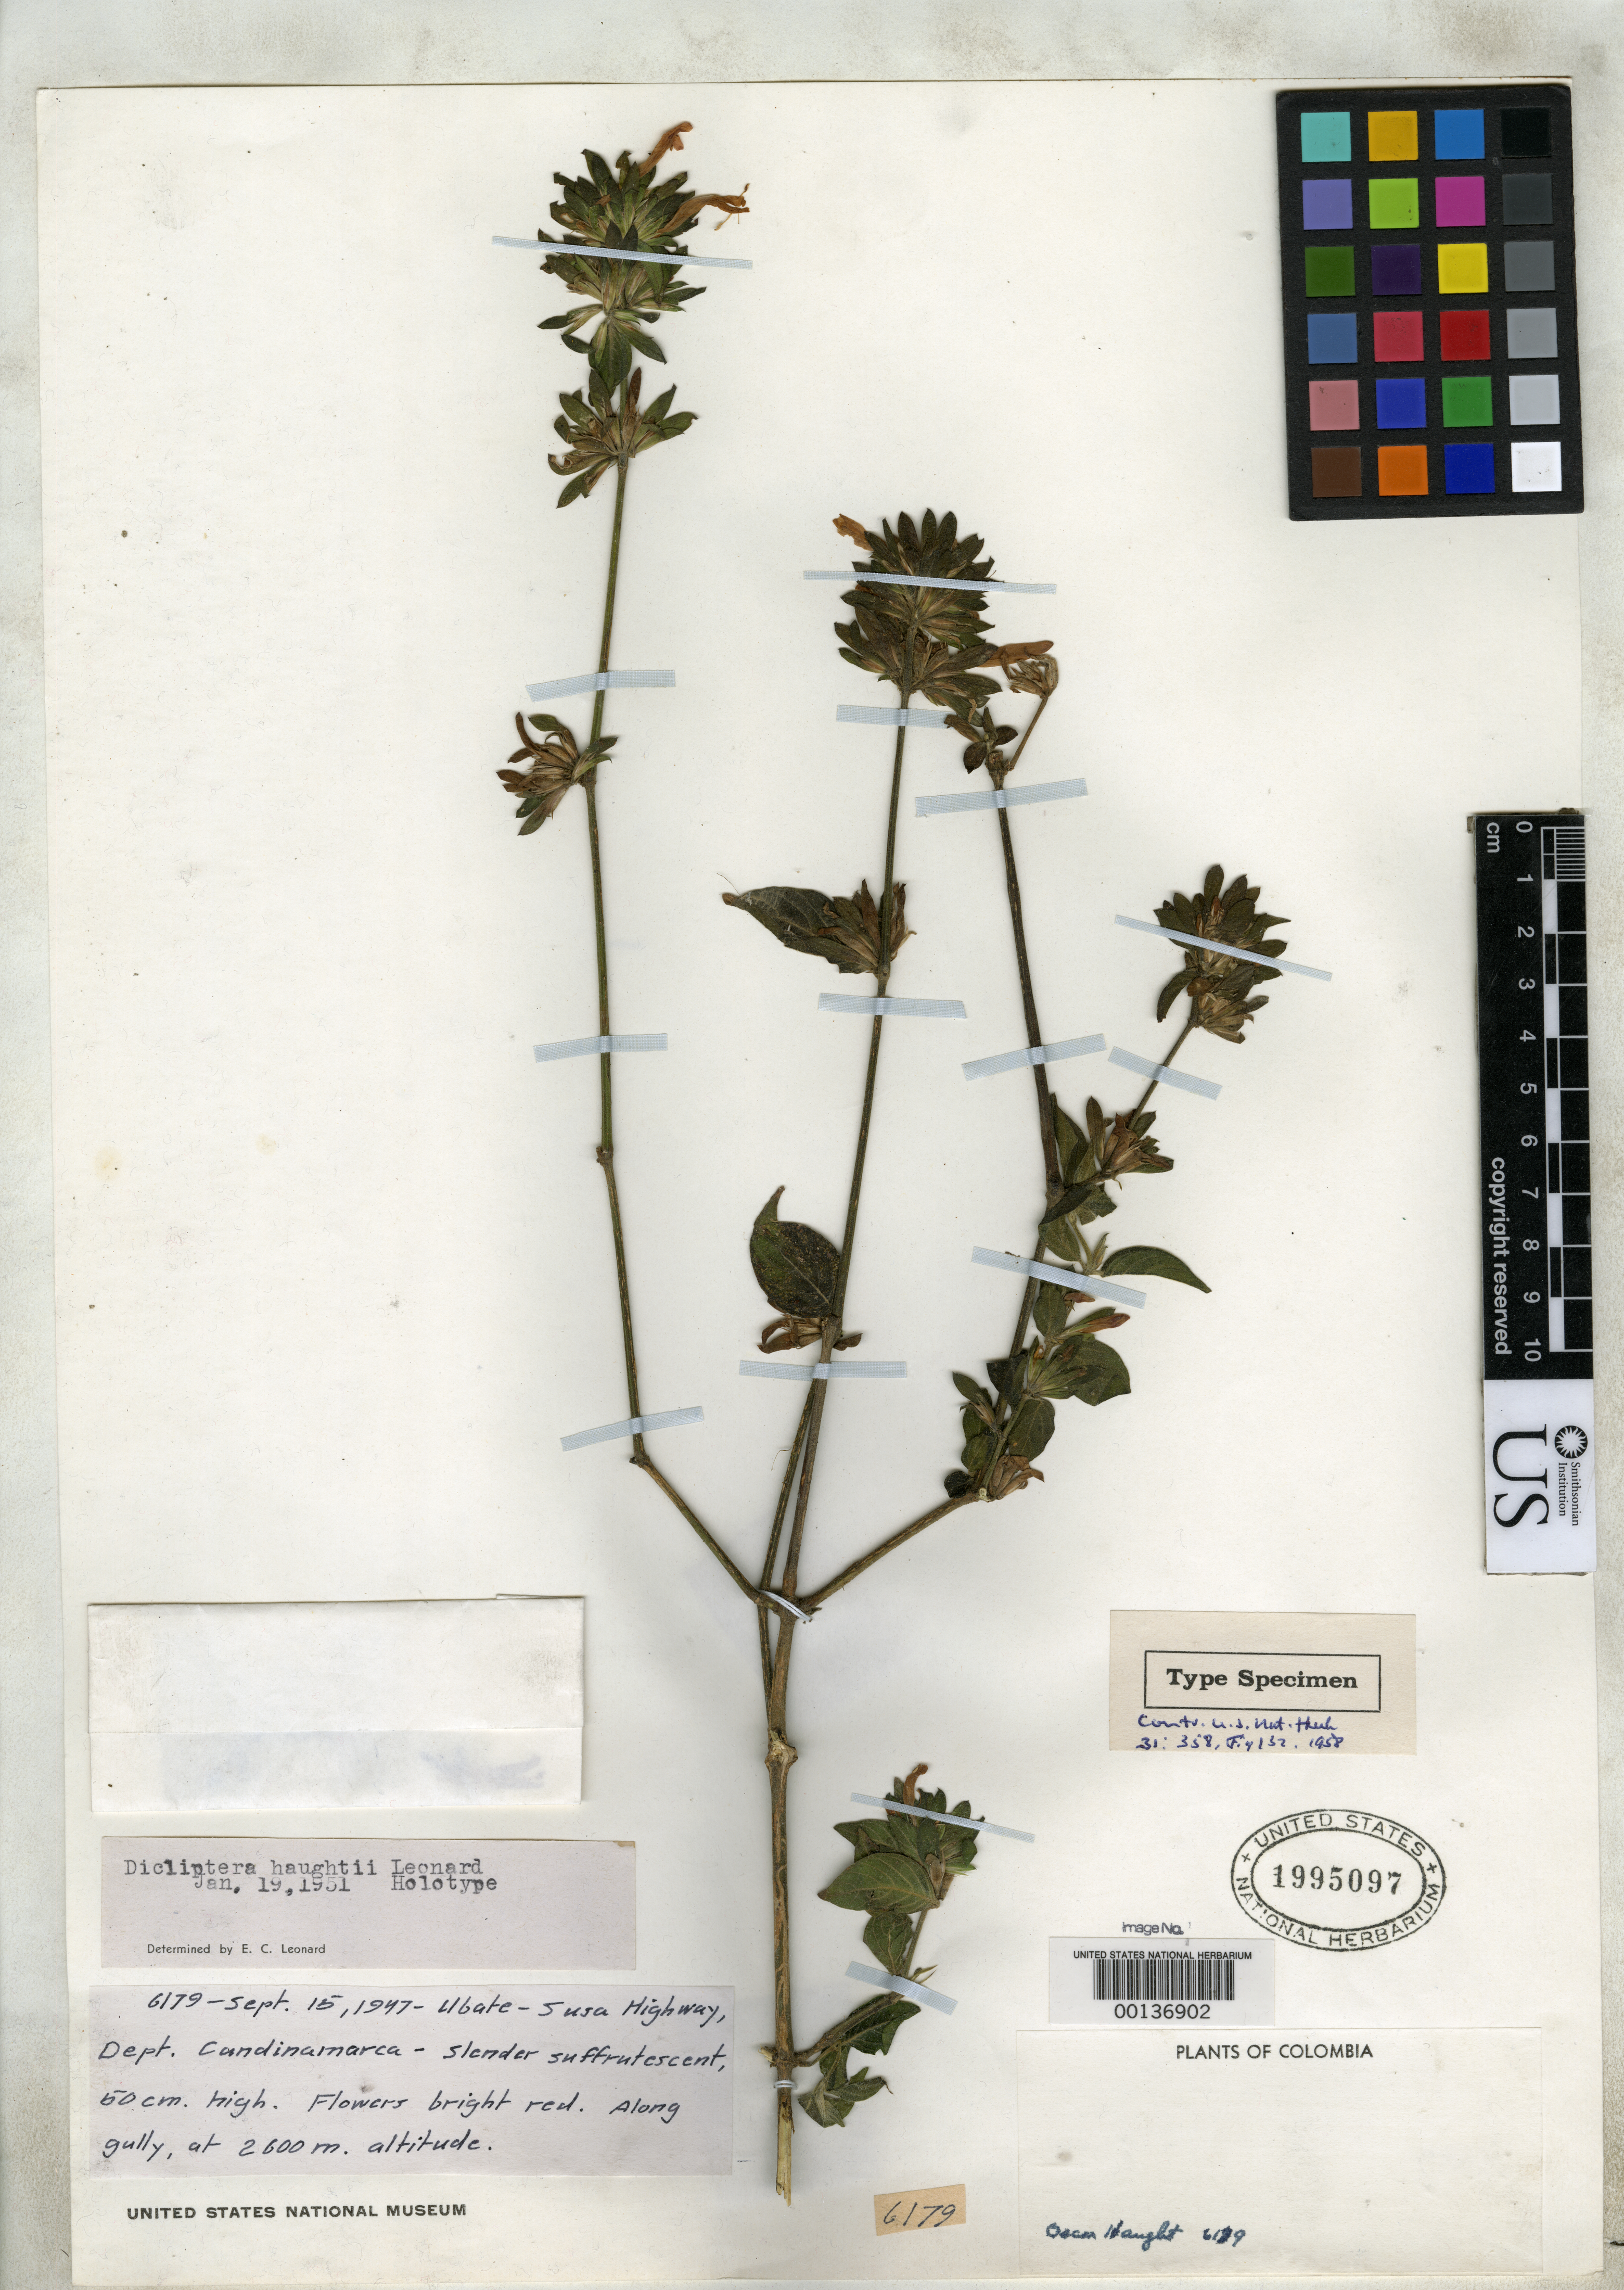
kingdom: Plantae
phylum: Tracheophyta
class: Magnoliopsida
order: Lamiales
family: Acanthaceae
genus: Dicliptera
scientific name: Dicliptera haughtii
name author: Leonard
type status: Holotype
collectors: O. L. Haught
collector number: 6179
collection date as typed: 15 Sep 1947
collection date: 1947-09-15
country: Colombia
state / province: Cundinamarca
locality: Ubate - Susa Highway, Dept. Cundinamarca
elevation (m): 2600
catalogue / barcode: US 1995097